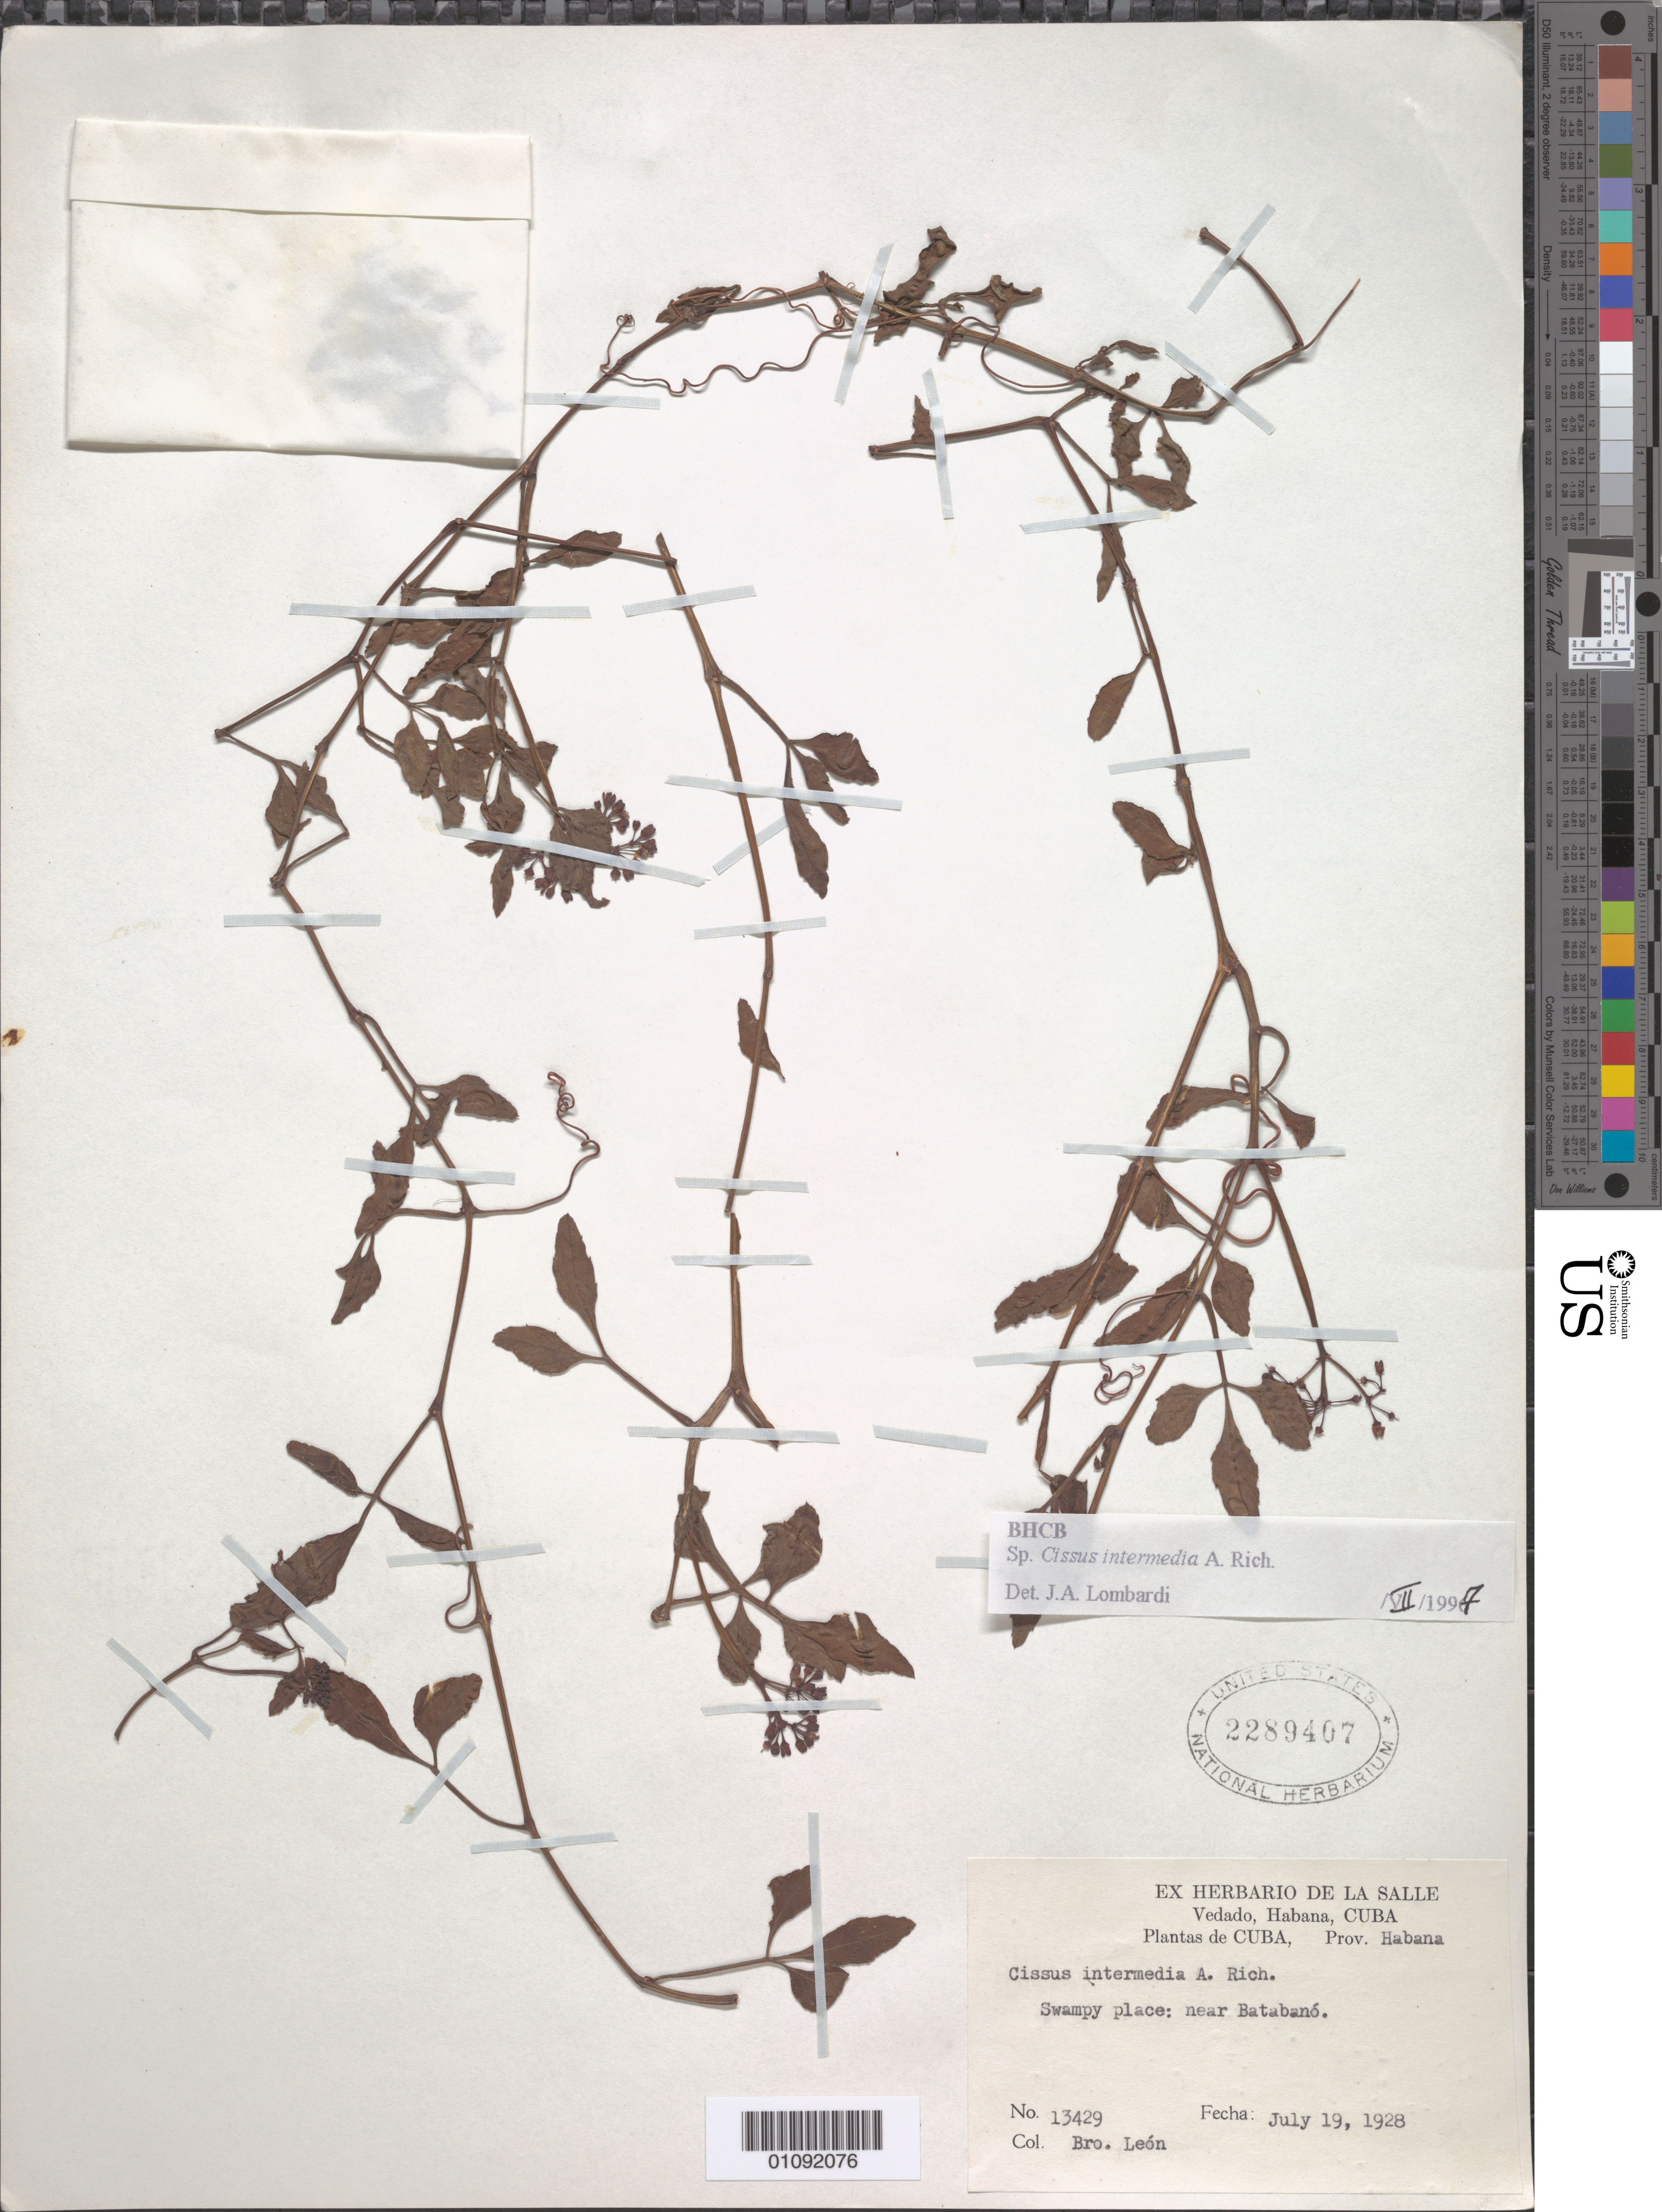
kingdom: Plantae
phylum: Tracheophyta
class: Magnoliopsida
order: Vitales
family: Vitaceae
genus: Cissus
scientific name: Cissus intermedia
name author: A. Rich.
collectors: Bro. León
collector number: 13429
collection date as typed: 19 Jul 1928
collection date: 1928-07-19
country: Cuba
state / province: La Habana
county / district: Batabanó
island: Cuba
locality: Swampy place: near Batabanó Prov Habana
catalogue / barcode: US 2289407